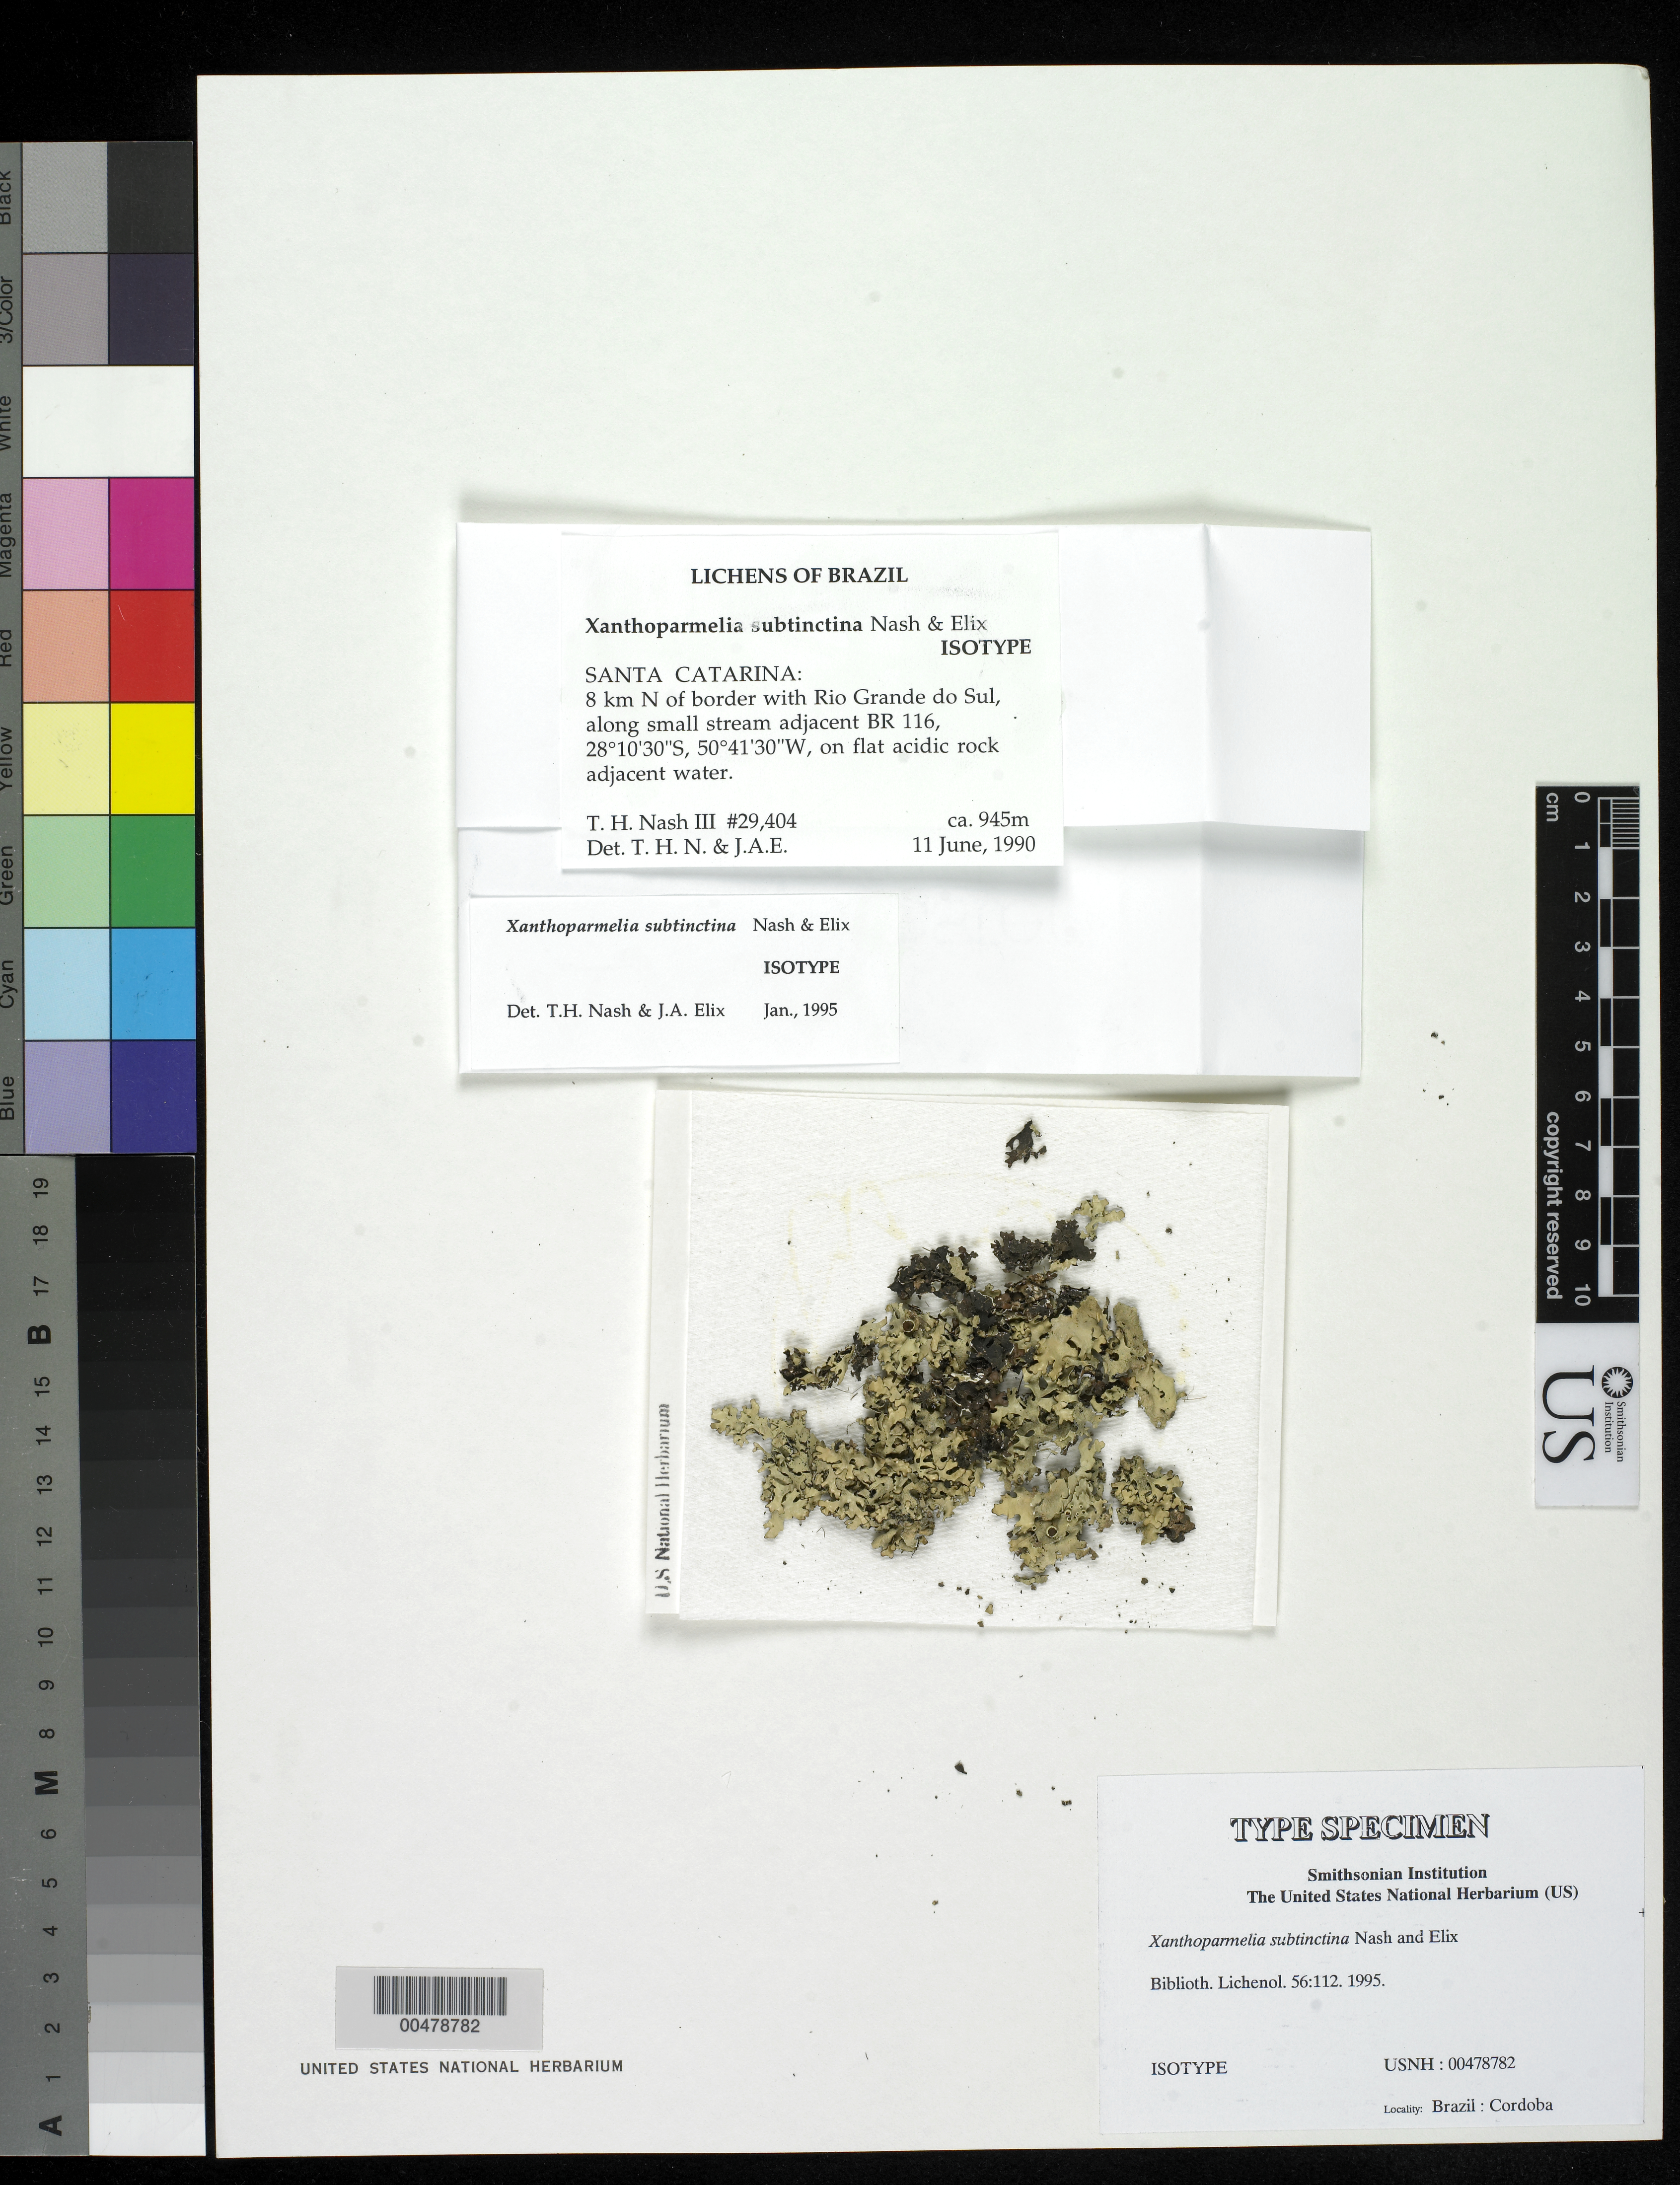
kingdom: Fungi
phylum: Ascomycota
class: Lecanoromycetes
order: Lecanorales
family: Parmeliaceae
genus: Xanthoparmelia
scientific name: Xanthoparmelia subtinctina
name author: T.H. Nash & Elix in T.H. Nash et al.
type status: Isotype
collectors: T. H. Nash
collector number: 29404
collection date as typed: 11 Jun 1990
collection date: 1990-06-11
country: Brazil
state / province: Santa Catarina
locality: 8 km N of border with Rio Grande do Sul, along adjacent BR 116.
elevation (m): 945